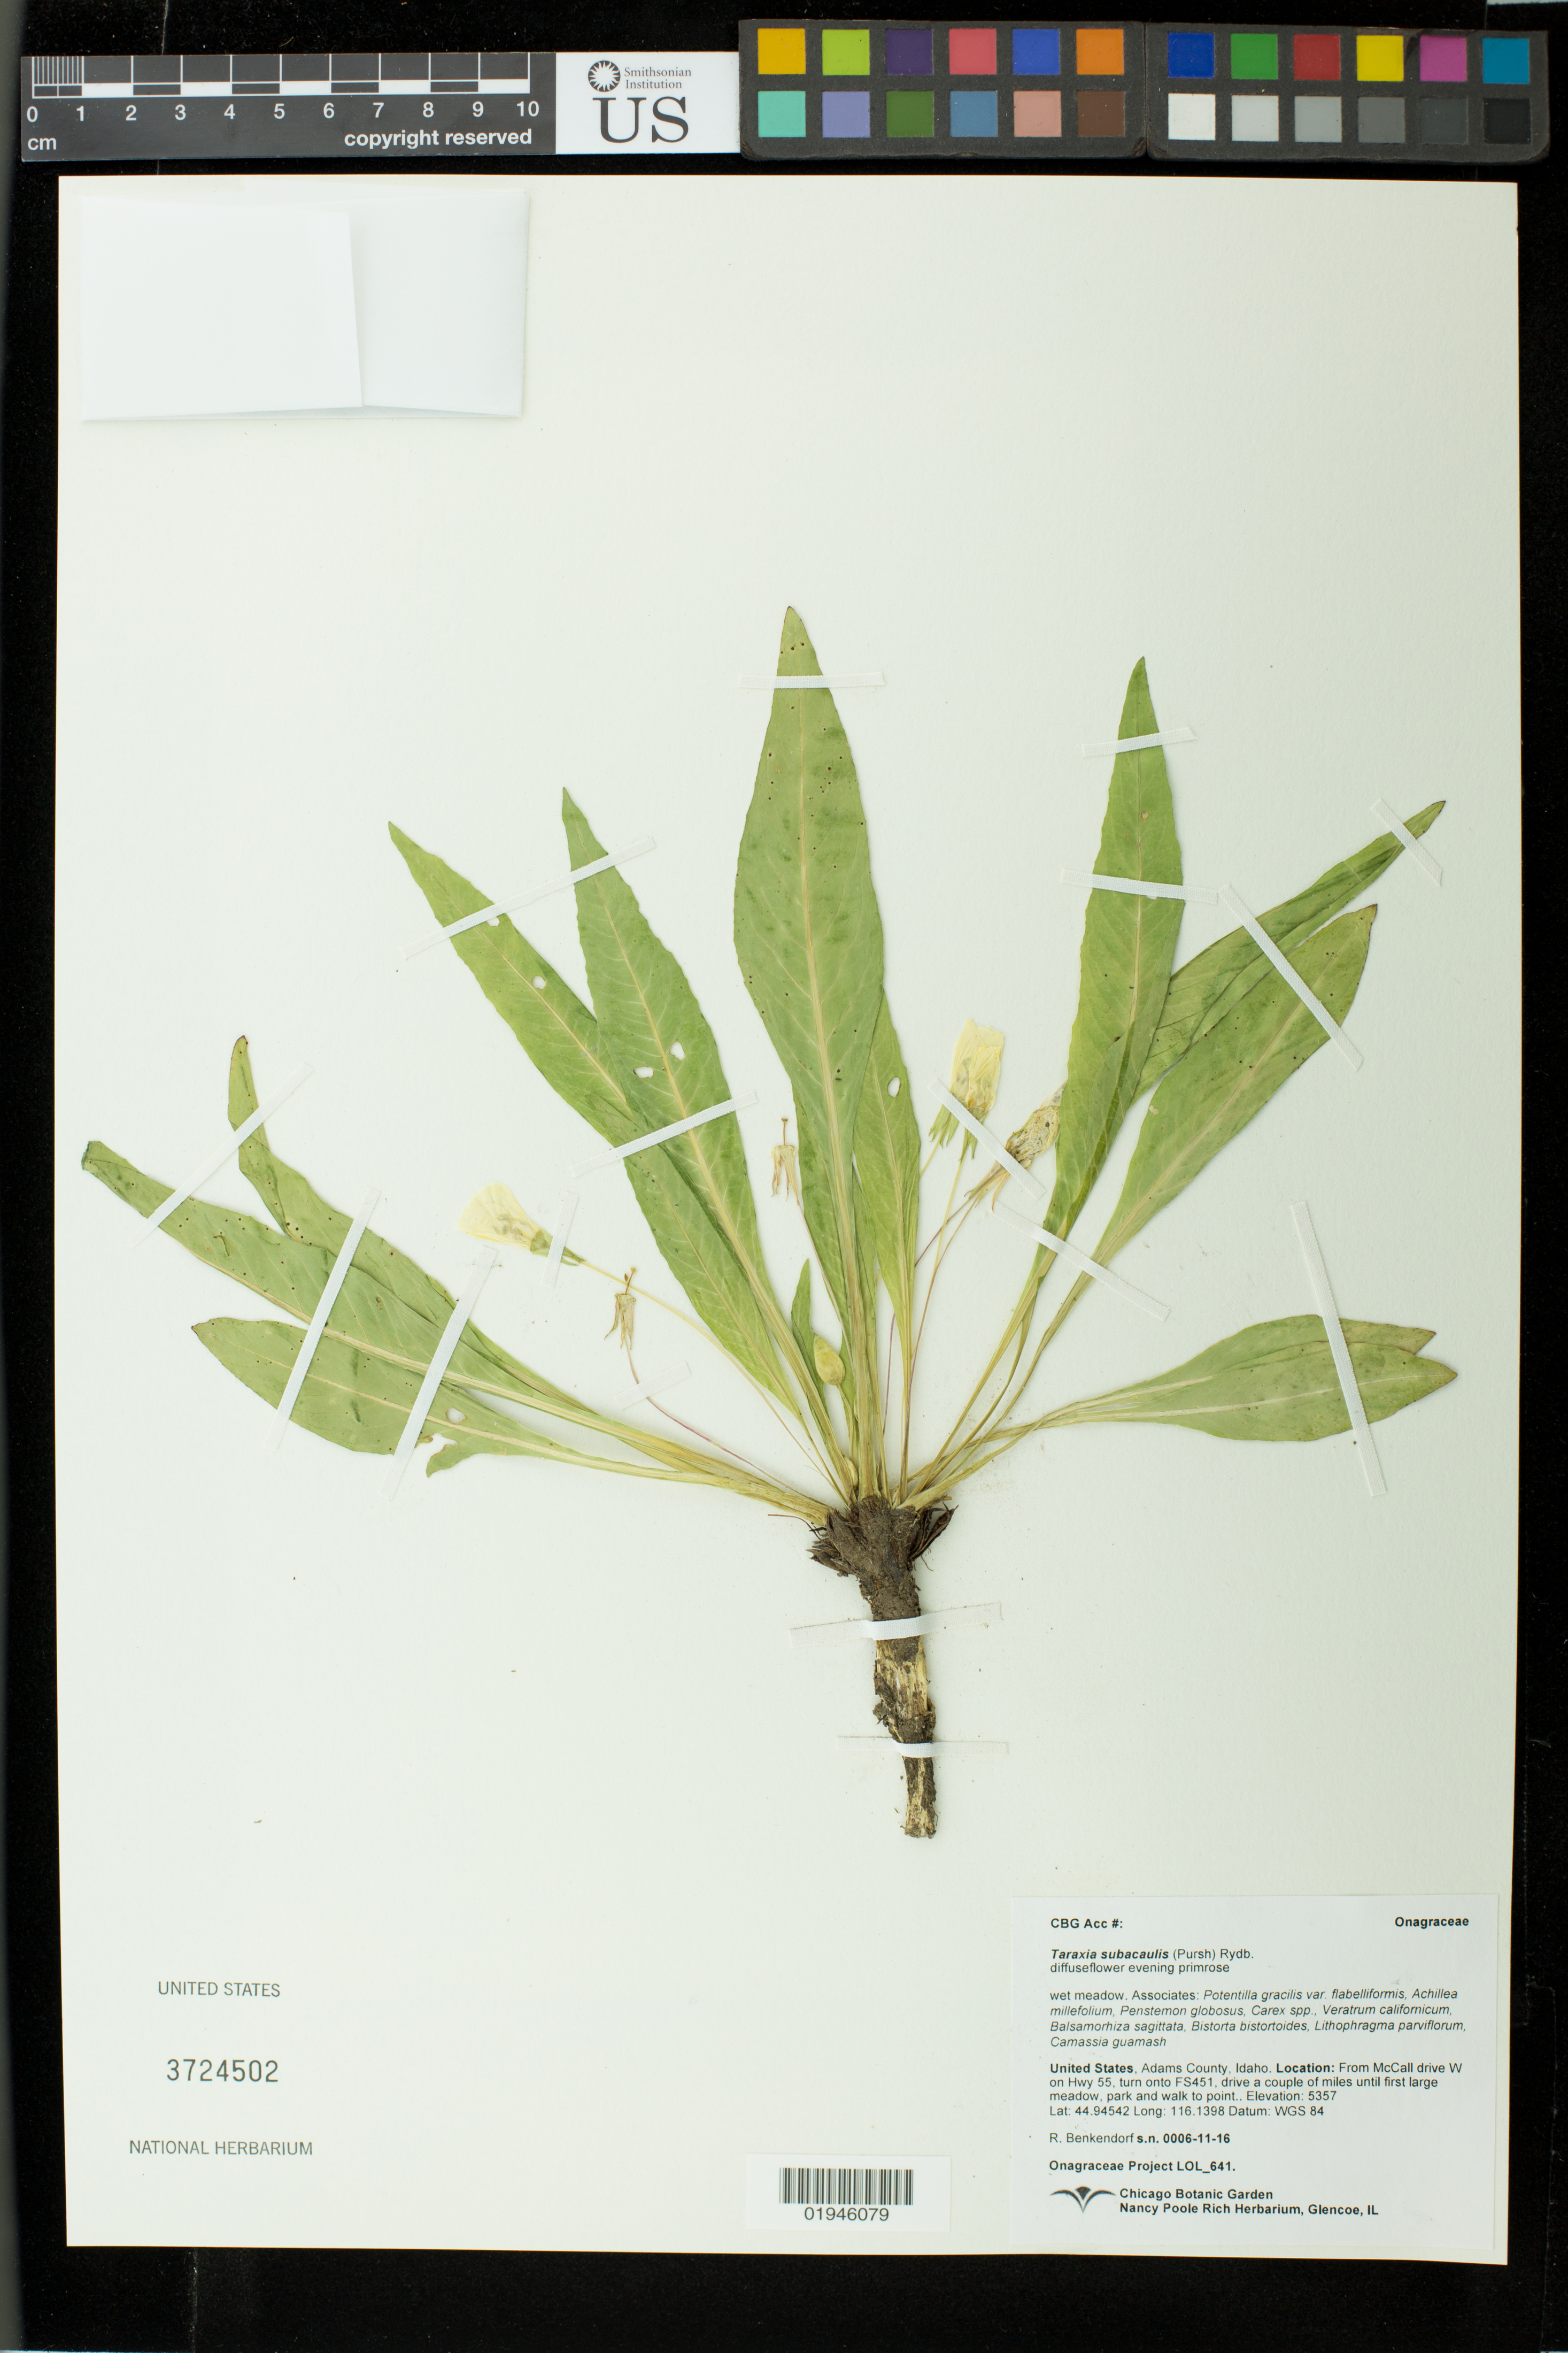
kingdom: Plantae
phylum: Tracheophyta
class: Magnoliopsida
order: Myrtales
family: Onagraceae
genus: Taraxia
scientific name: Taraxia subacaulis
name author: (Pursh) Rydb.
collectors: R. Benkendorf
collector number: LOL 641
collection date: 2016-06-11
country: United States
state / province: Idaho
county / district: Adams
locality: From McCall drive W on Hwy 55, turn onto FS451, drive a couple of miles until first large meadow, park and walk to point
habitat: wet meadow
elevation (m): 5357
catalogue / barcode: US 3724502